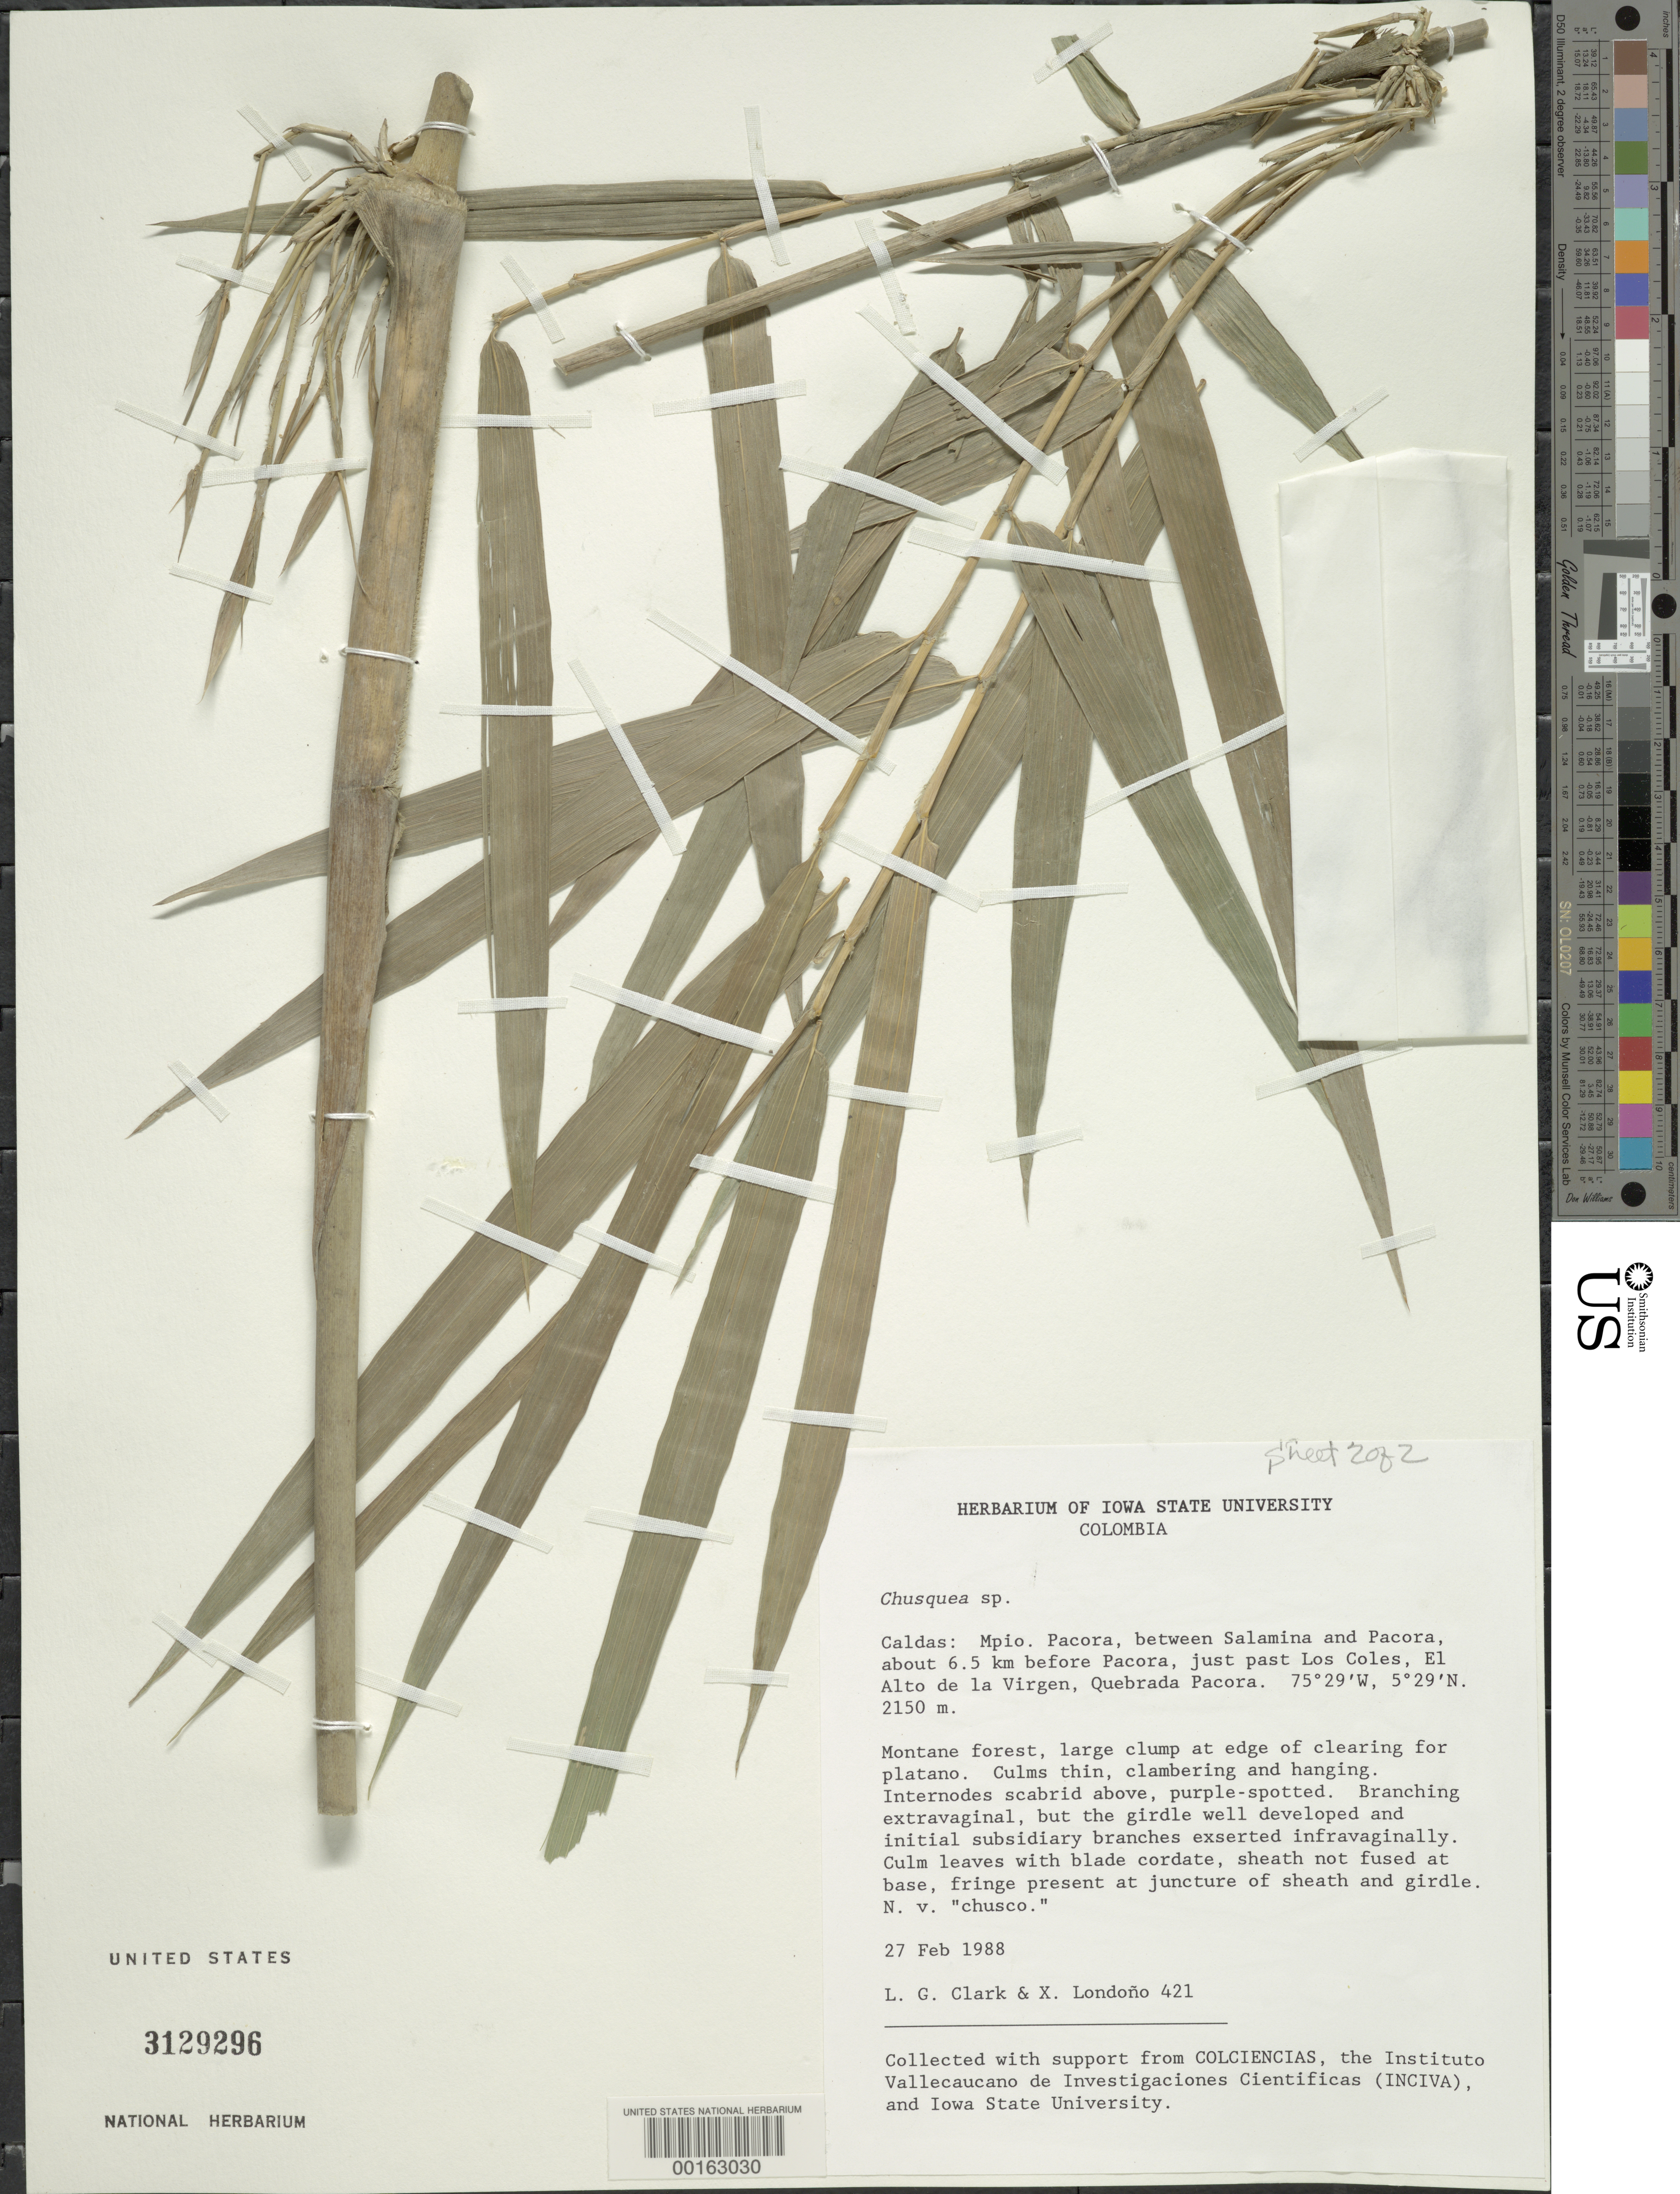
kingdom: Plantae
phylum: Tracheophyta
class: Liliopsida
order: Poales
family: Poaceae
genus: Chusquea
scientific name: Chusquea sp.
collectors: L. G. Clark & X. Londoño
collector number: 421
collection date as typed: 27 Feb 1988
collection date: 1988-02-27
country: Colombia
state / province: Caldas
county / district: Pácora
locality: Mun. Pacora, between SalaMina and Pacora, about 6.5 km before Pacora, just past Los Coles, El Alto de La Virgen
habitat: Montane forest, at edge of clearing for platano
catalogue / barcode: US 3129296